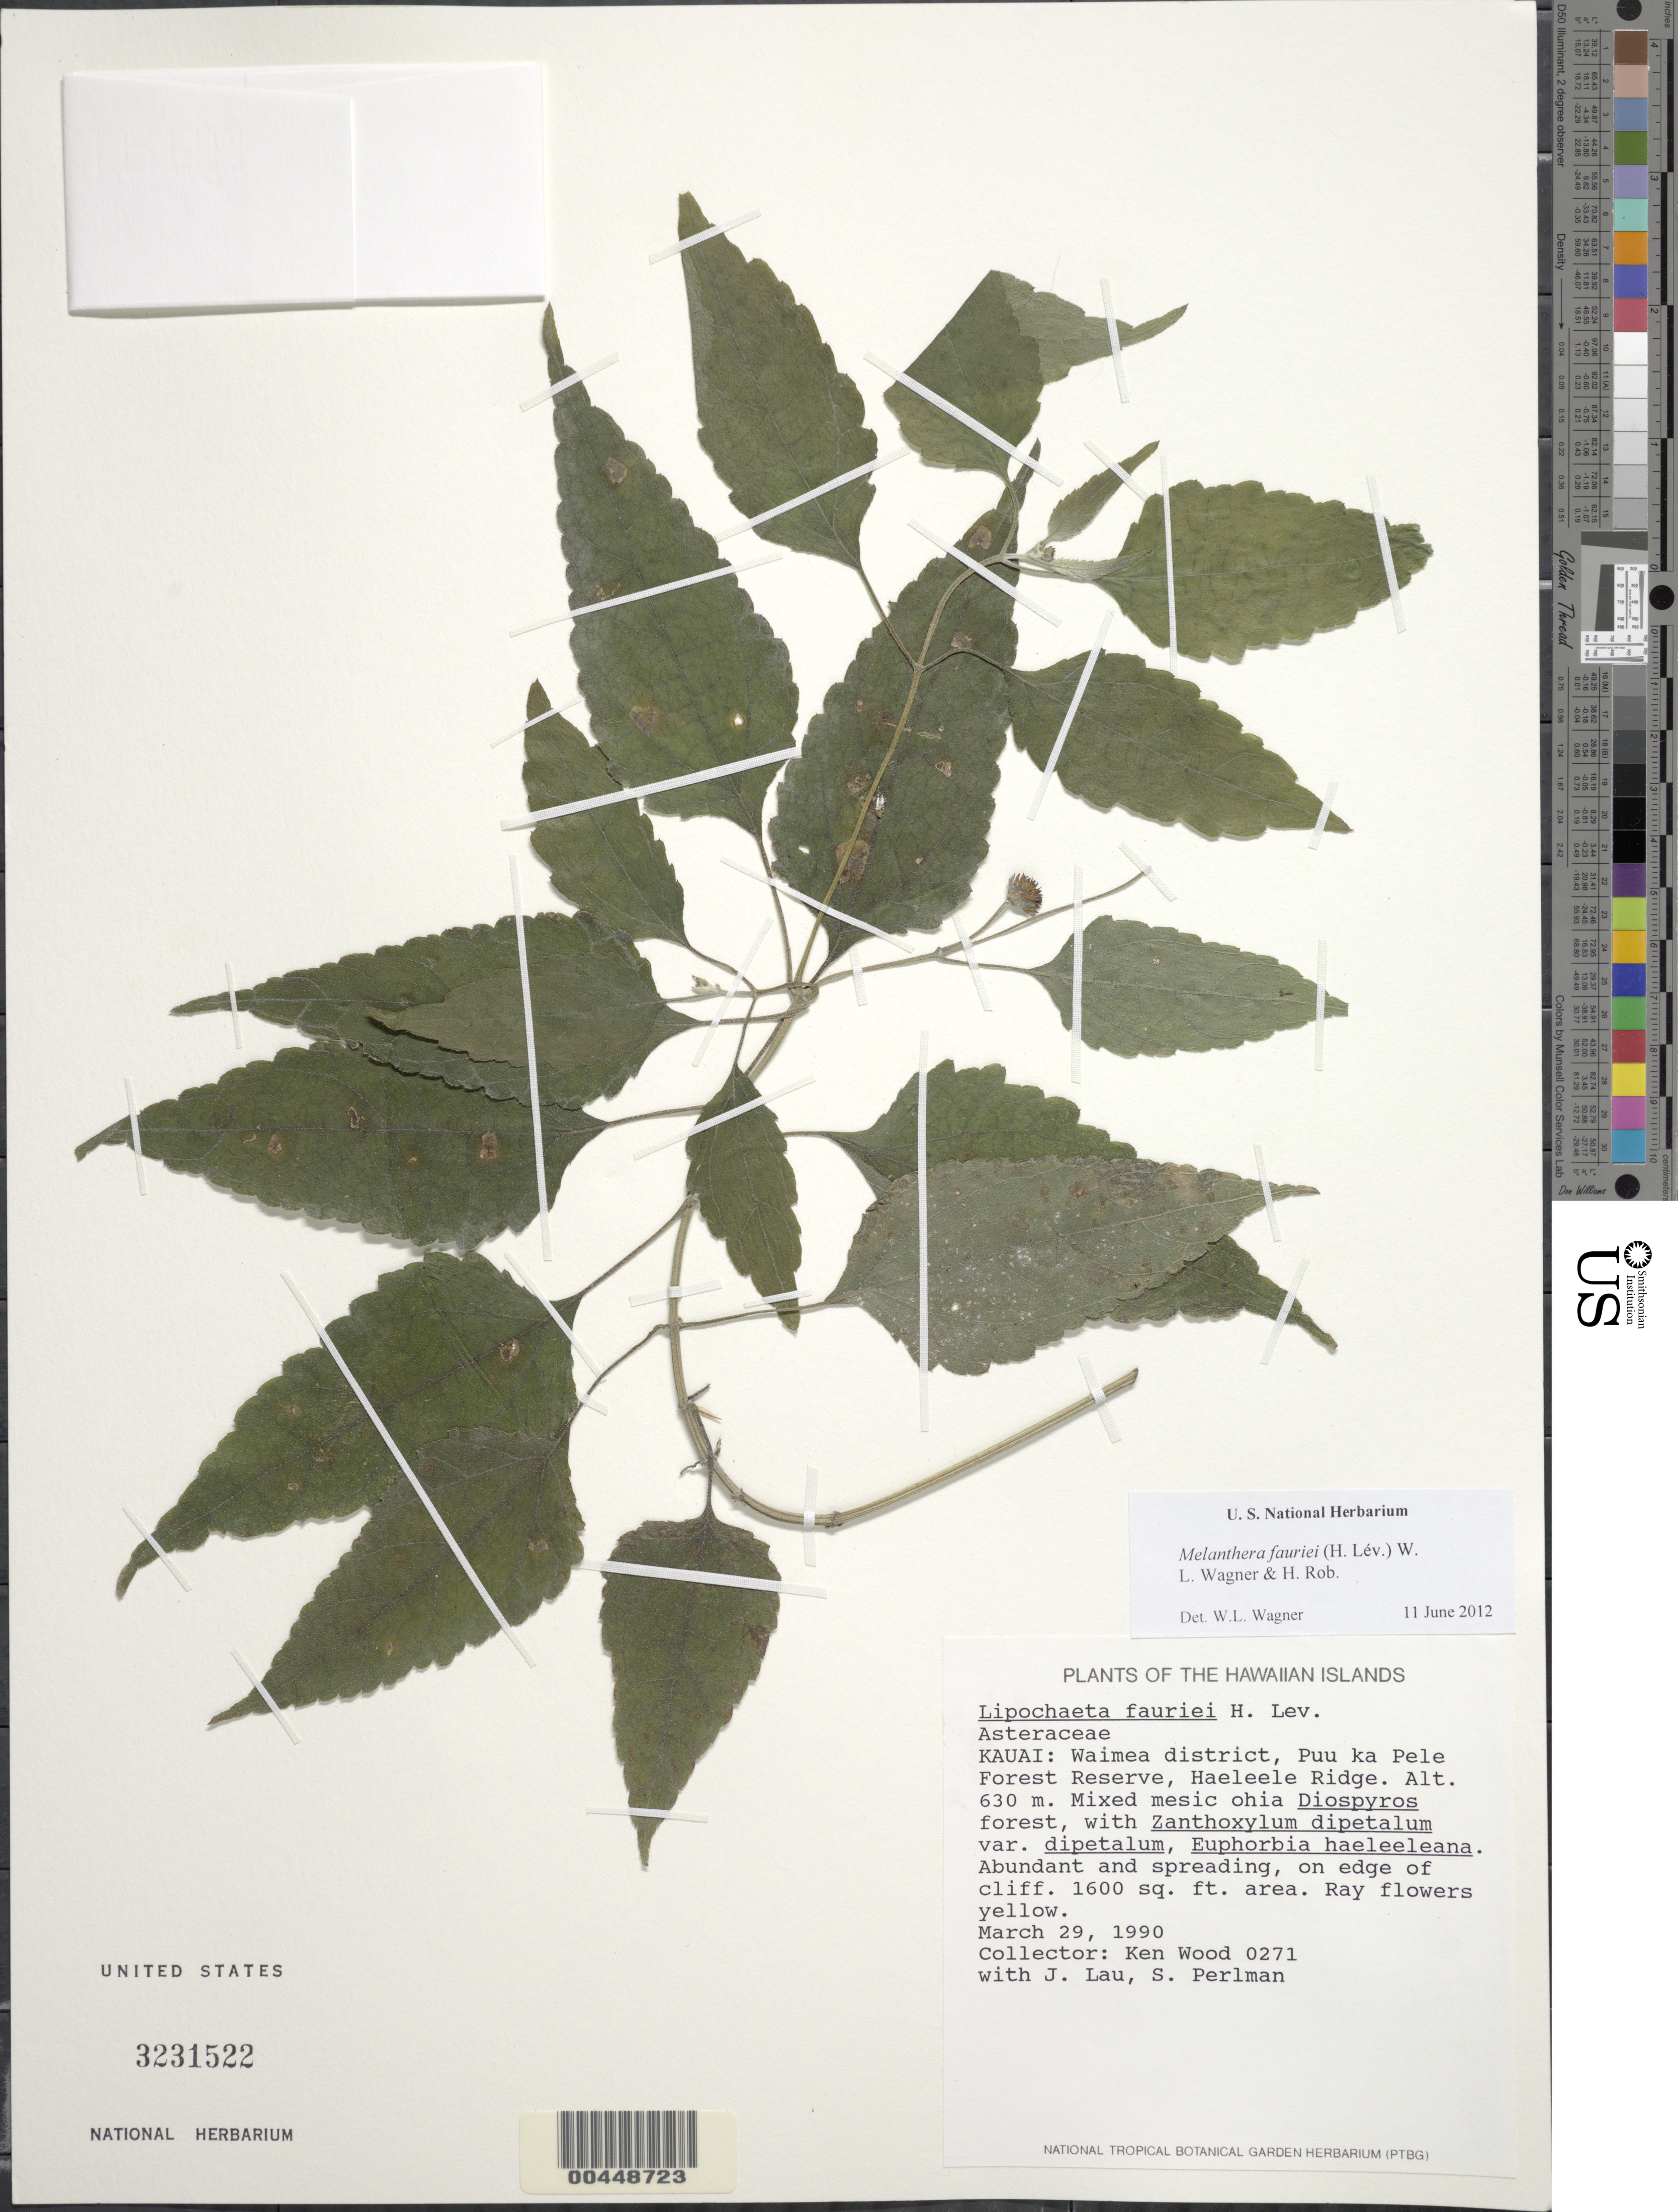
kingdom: Plantae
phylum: Tracheophyta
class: Magnoliopsida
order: Asterales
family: Asteraceae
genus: Wollastonia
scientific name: Wollastonia fauriei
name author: (H. Lév.) Orchard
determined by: Wagner, W. L., (BOT), Smithsonian Institution - National Museum of Natural History (UNITED STATES)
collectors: K. R. Wood, J. Lau & S. P. Perlman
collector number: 0271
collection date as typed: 29 Mar 1990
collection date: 1990-03-29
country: United States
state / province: Hawaii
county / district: Kauai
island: Kaua'i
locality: Waimea Dist., Puu ka Pele For Res, Haeleele Ridge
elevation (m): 630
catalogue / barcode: US 3231522